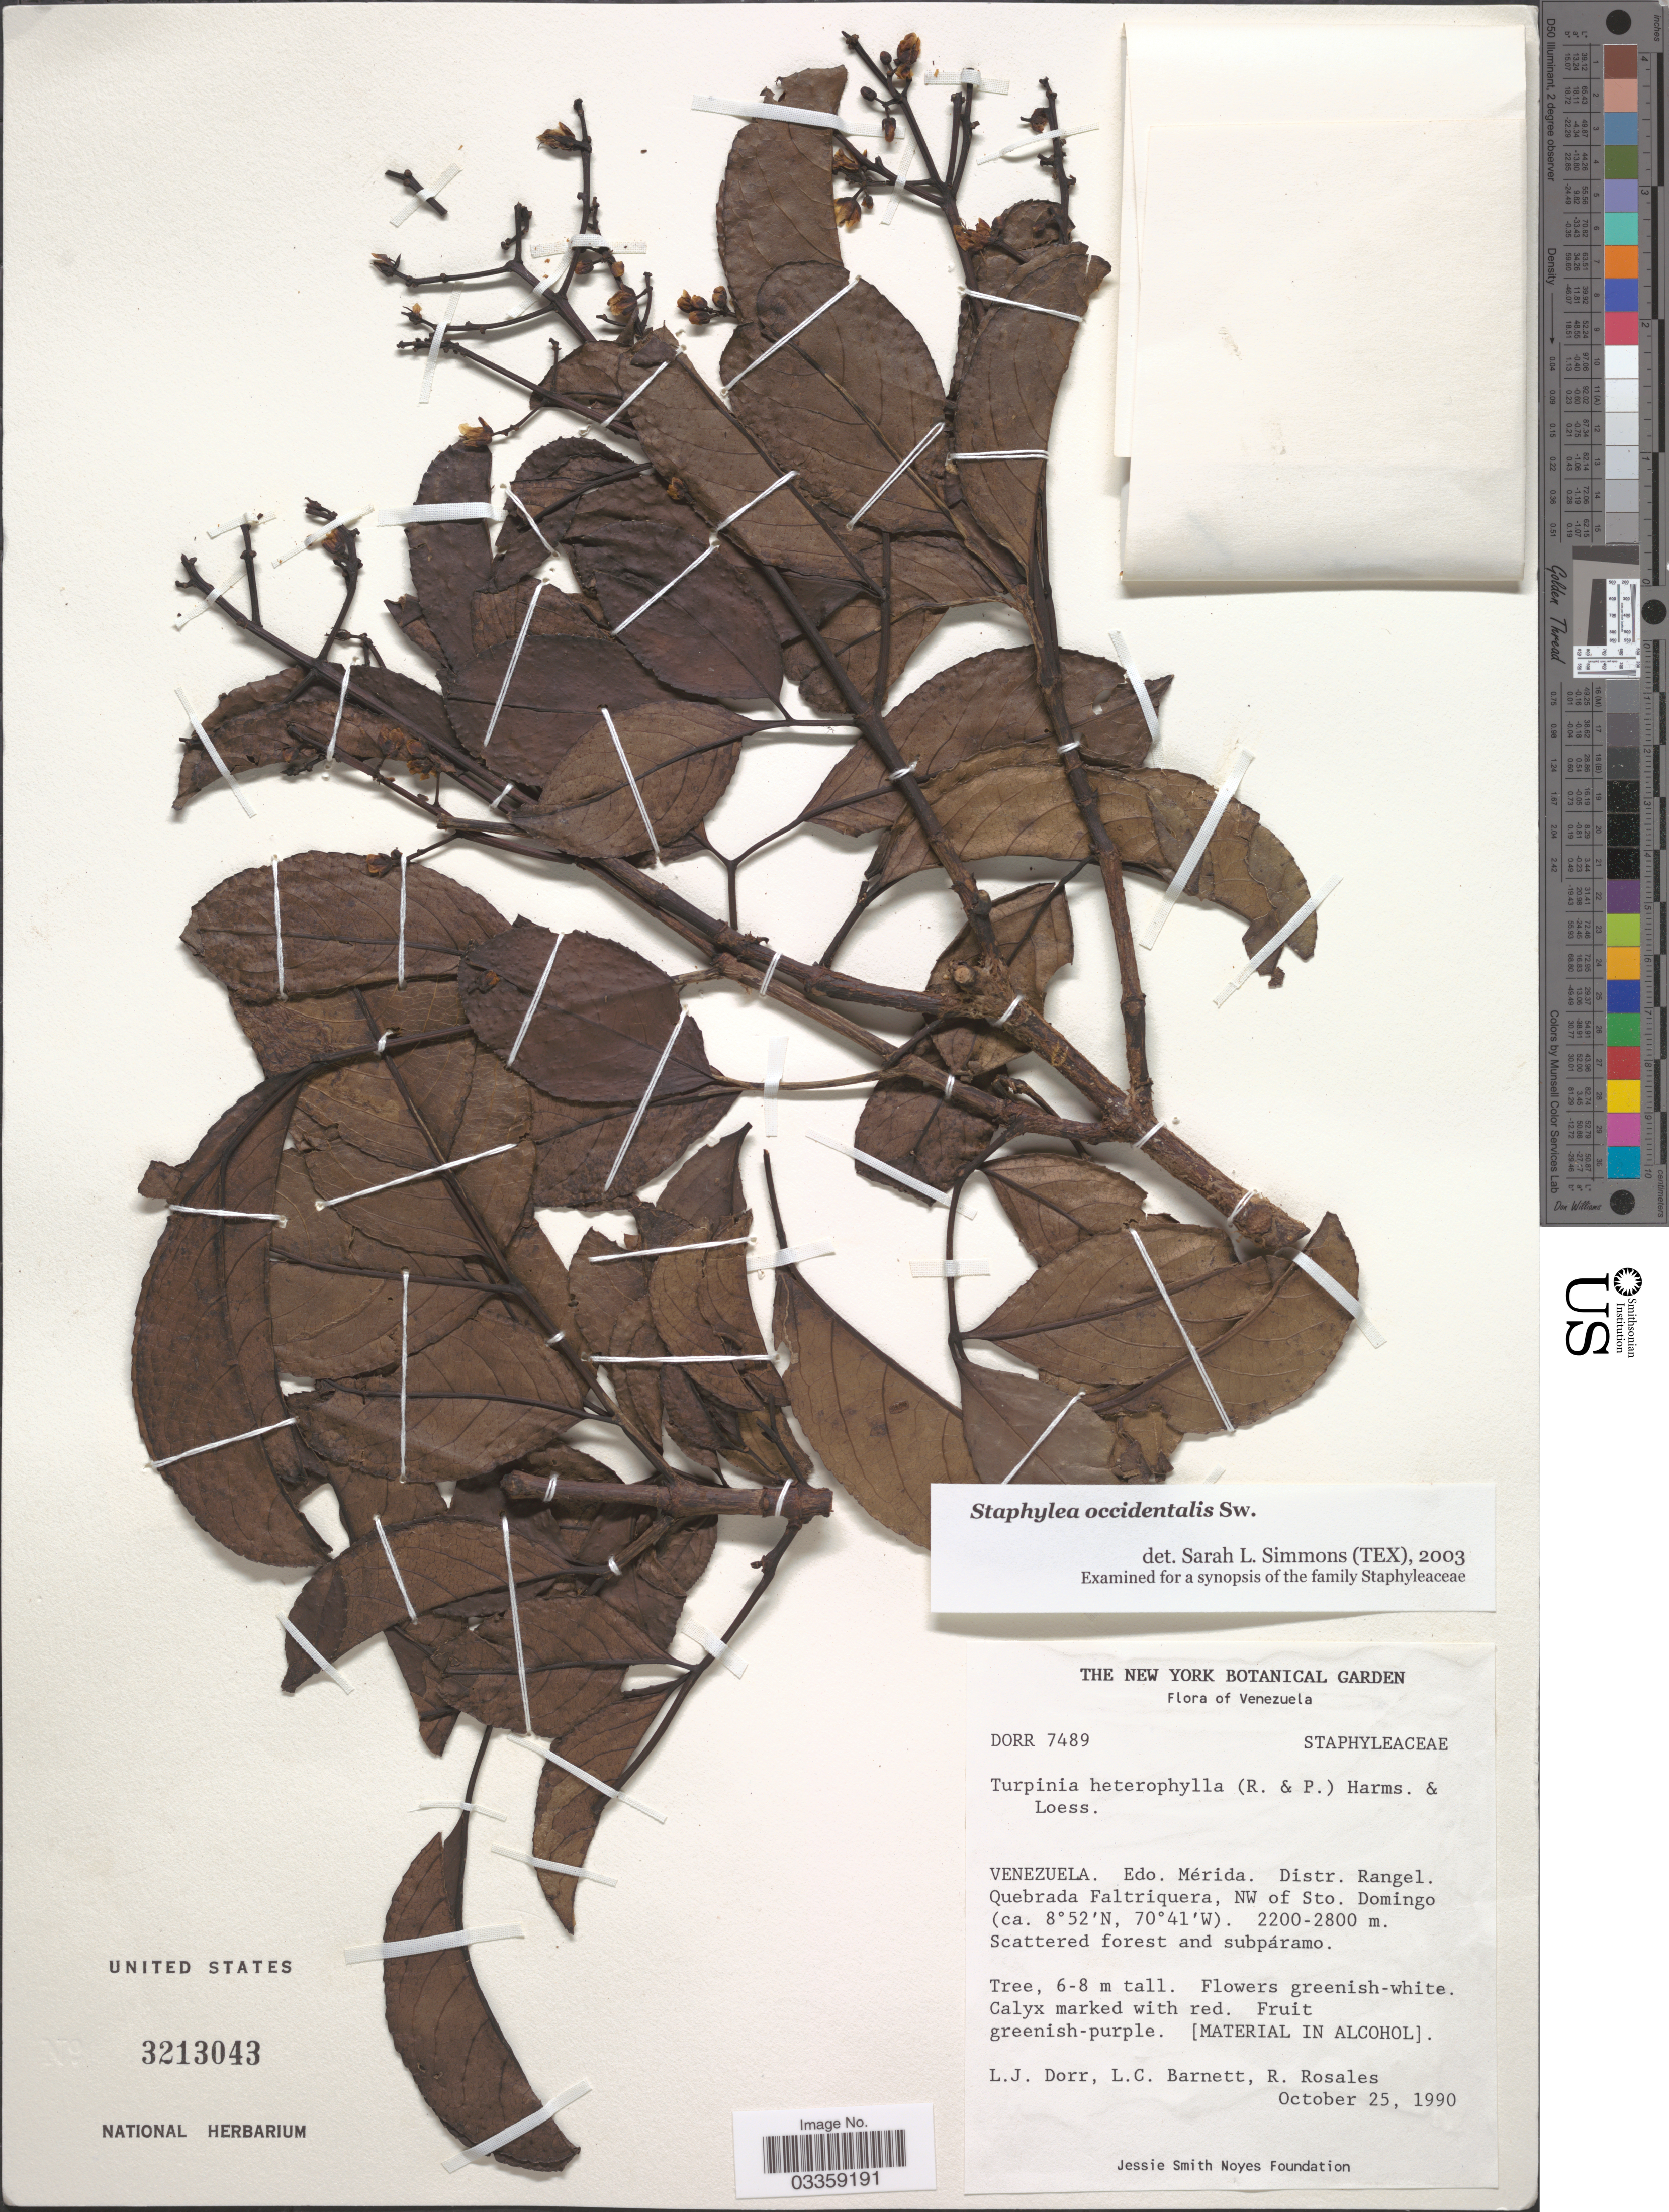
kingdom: Plantae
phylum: Tracheophyta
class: Magnoliopsida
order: Crossosomatales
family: Staphyleaceae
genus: Turpinia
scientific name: Turpinia occidentalis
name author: (Sw.) G. Don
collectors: L. J. Dorr, L. C. Barnett & R. Rosales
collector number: DORR7489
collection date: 1990-10-25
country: Venezuela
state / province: Mérida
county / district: Rangel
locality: Quebrada Faltriquera, NW of Sto. Domingo.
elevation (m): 2200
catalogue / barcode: US 3213043